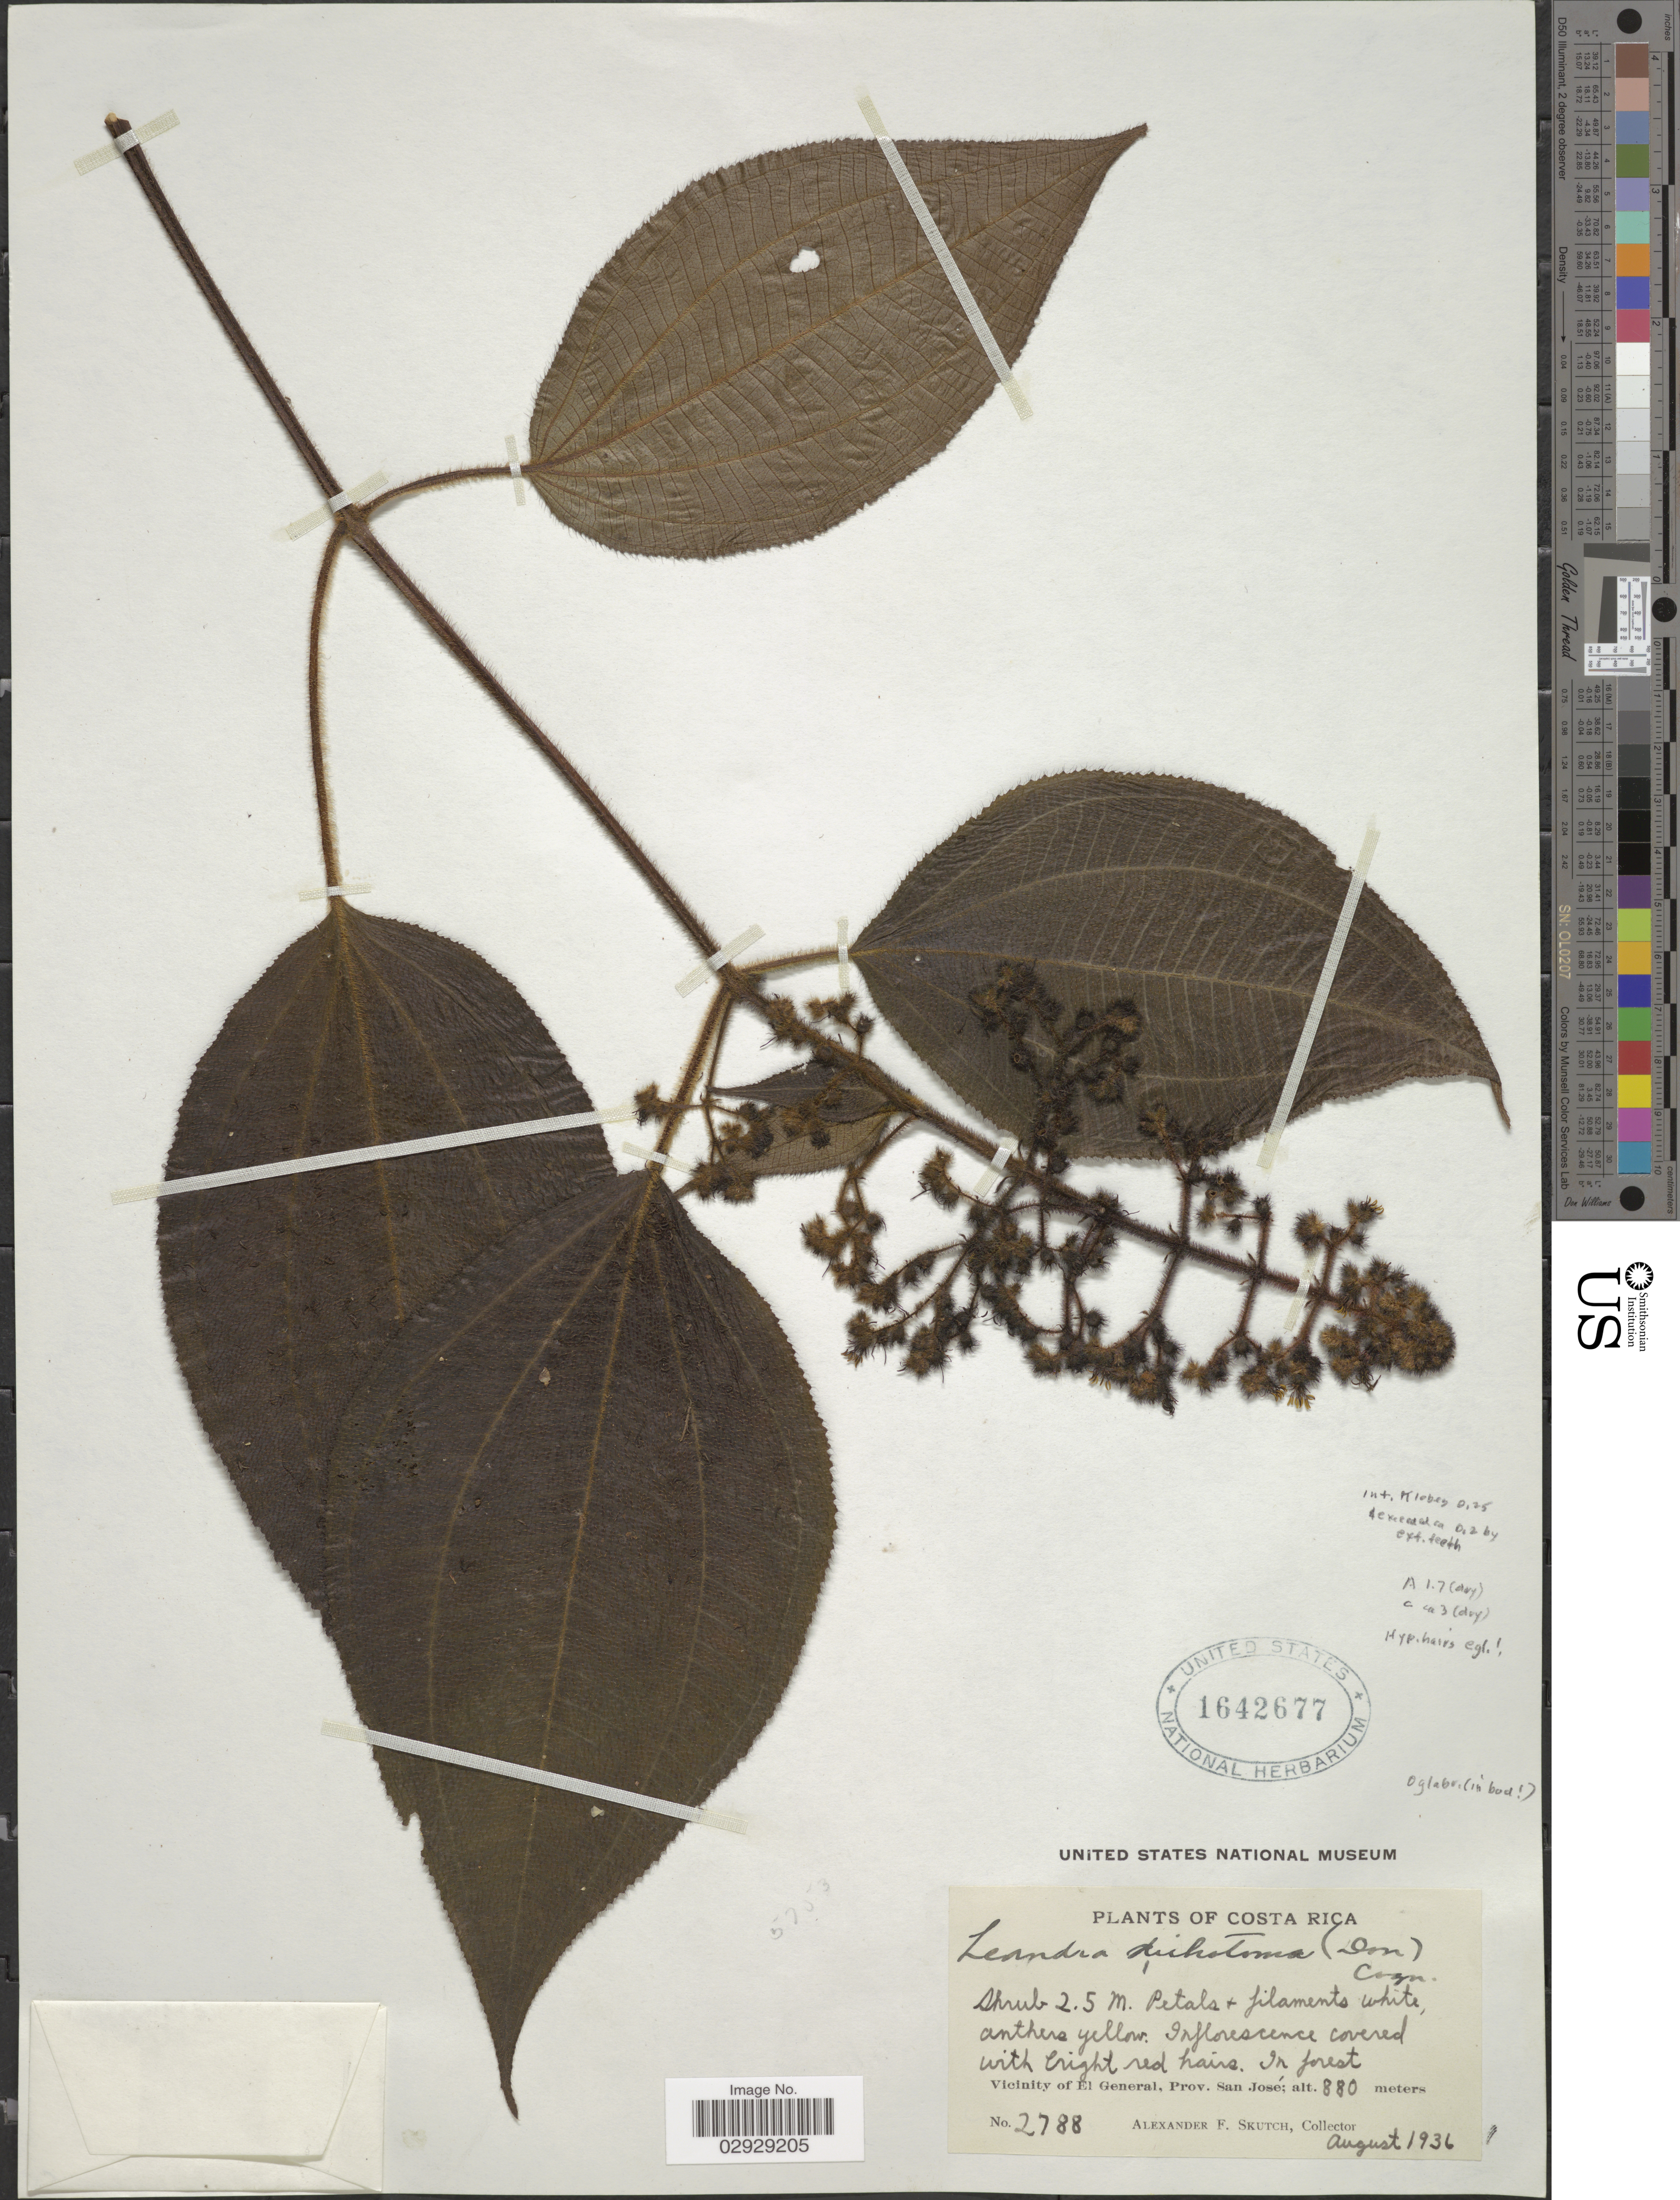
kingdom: Plantae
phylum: Tracheophyta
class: Magnoliopsida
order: Myrtales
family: Melastomataceae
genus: Leandra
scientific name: Leandra grandifolia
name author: Cogn.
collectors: A. F. Skutch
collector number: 2788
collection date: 1936-08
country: Costa Rica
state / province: San José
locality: Vicinity of El General.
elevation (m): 880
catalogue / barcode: US 1642677